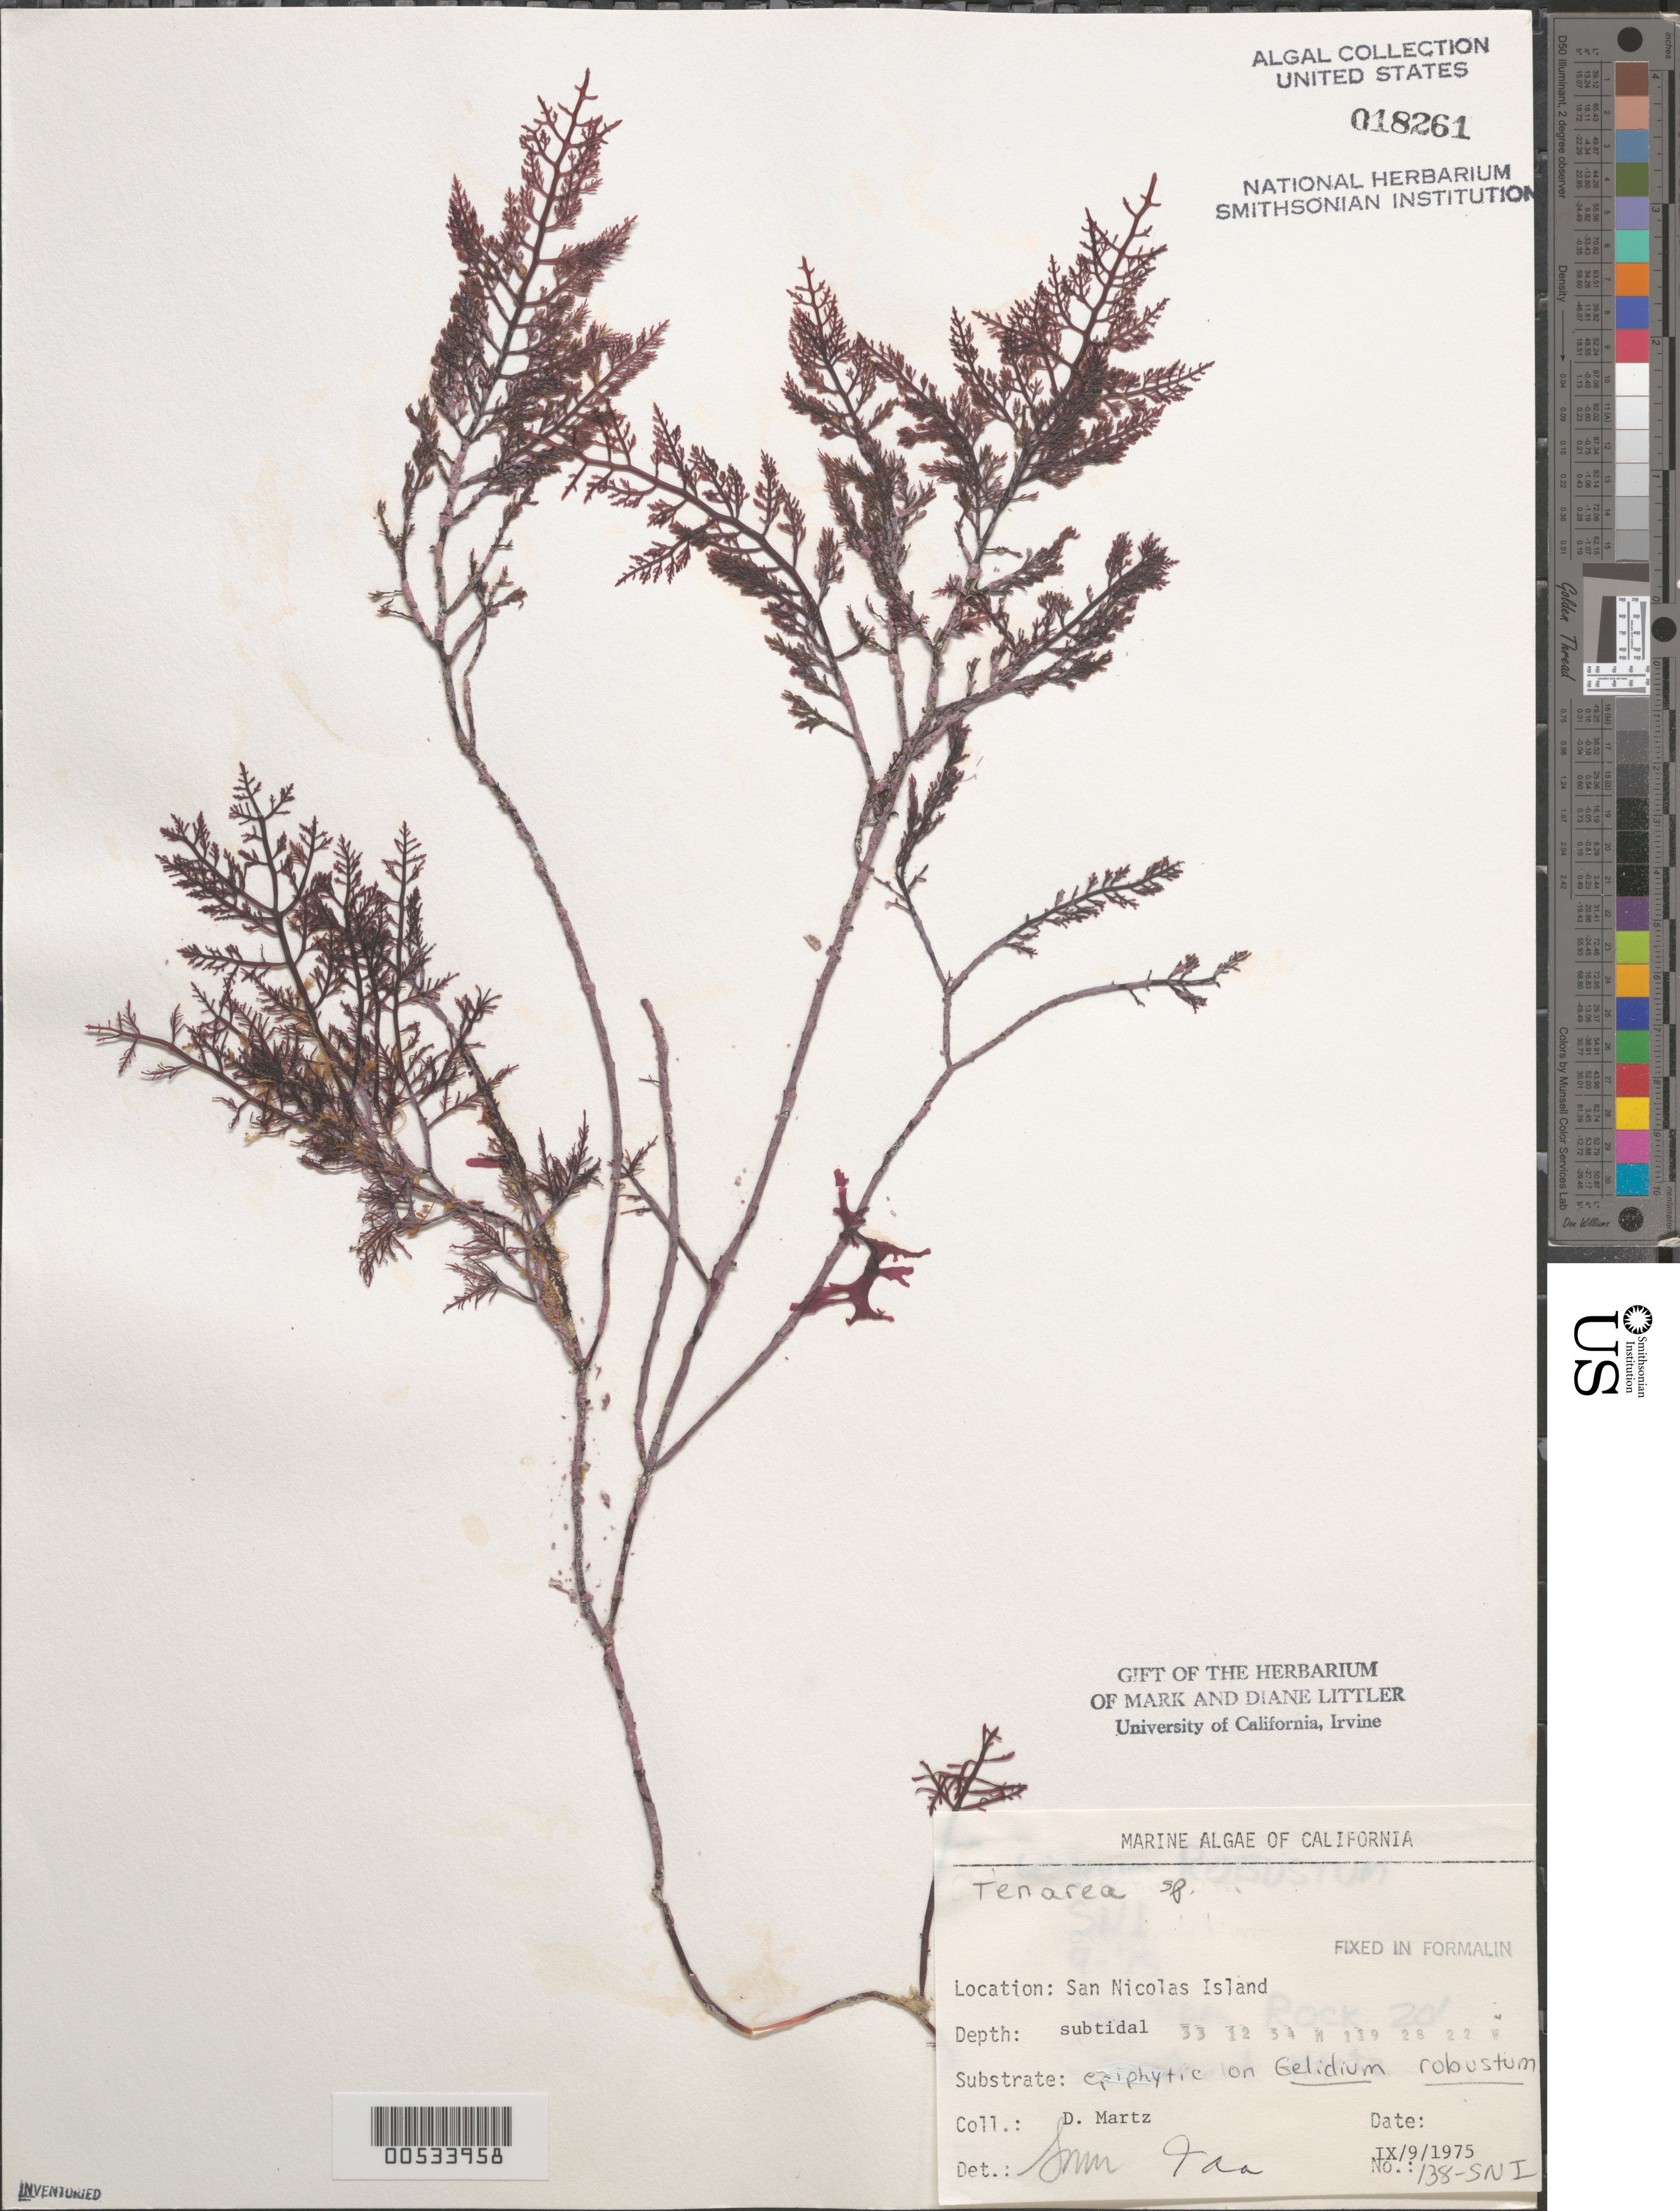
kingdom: Plantae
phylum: Rhodophyta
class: Florideophyceae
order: Corallinales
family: Lithophyllaceae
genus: Tenarea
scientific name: Tenarea sp.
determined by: Murray, S. N.; Abbott, I. A.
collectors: D. Martz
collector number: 138-sni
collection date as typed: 09 Sep 1975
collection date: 1975-09-09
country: United States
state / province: California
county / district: Ventura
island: San Nicolas Island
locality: Dutch Harbor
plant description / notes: BLM-SOCALBIGHT Rocky Intertidal Survey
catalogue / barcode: US 18261